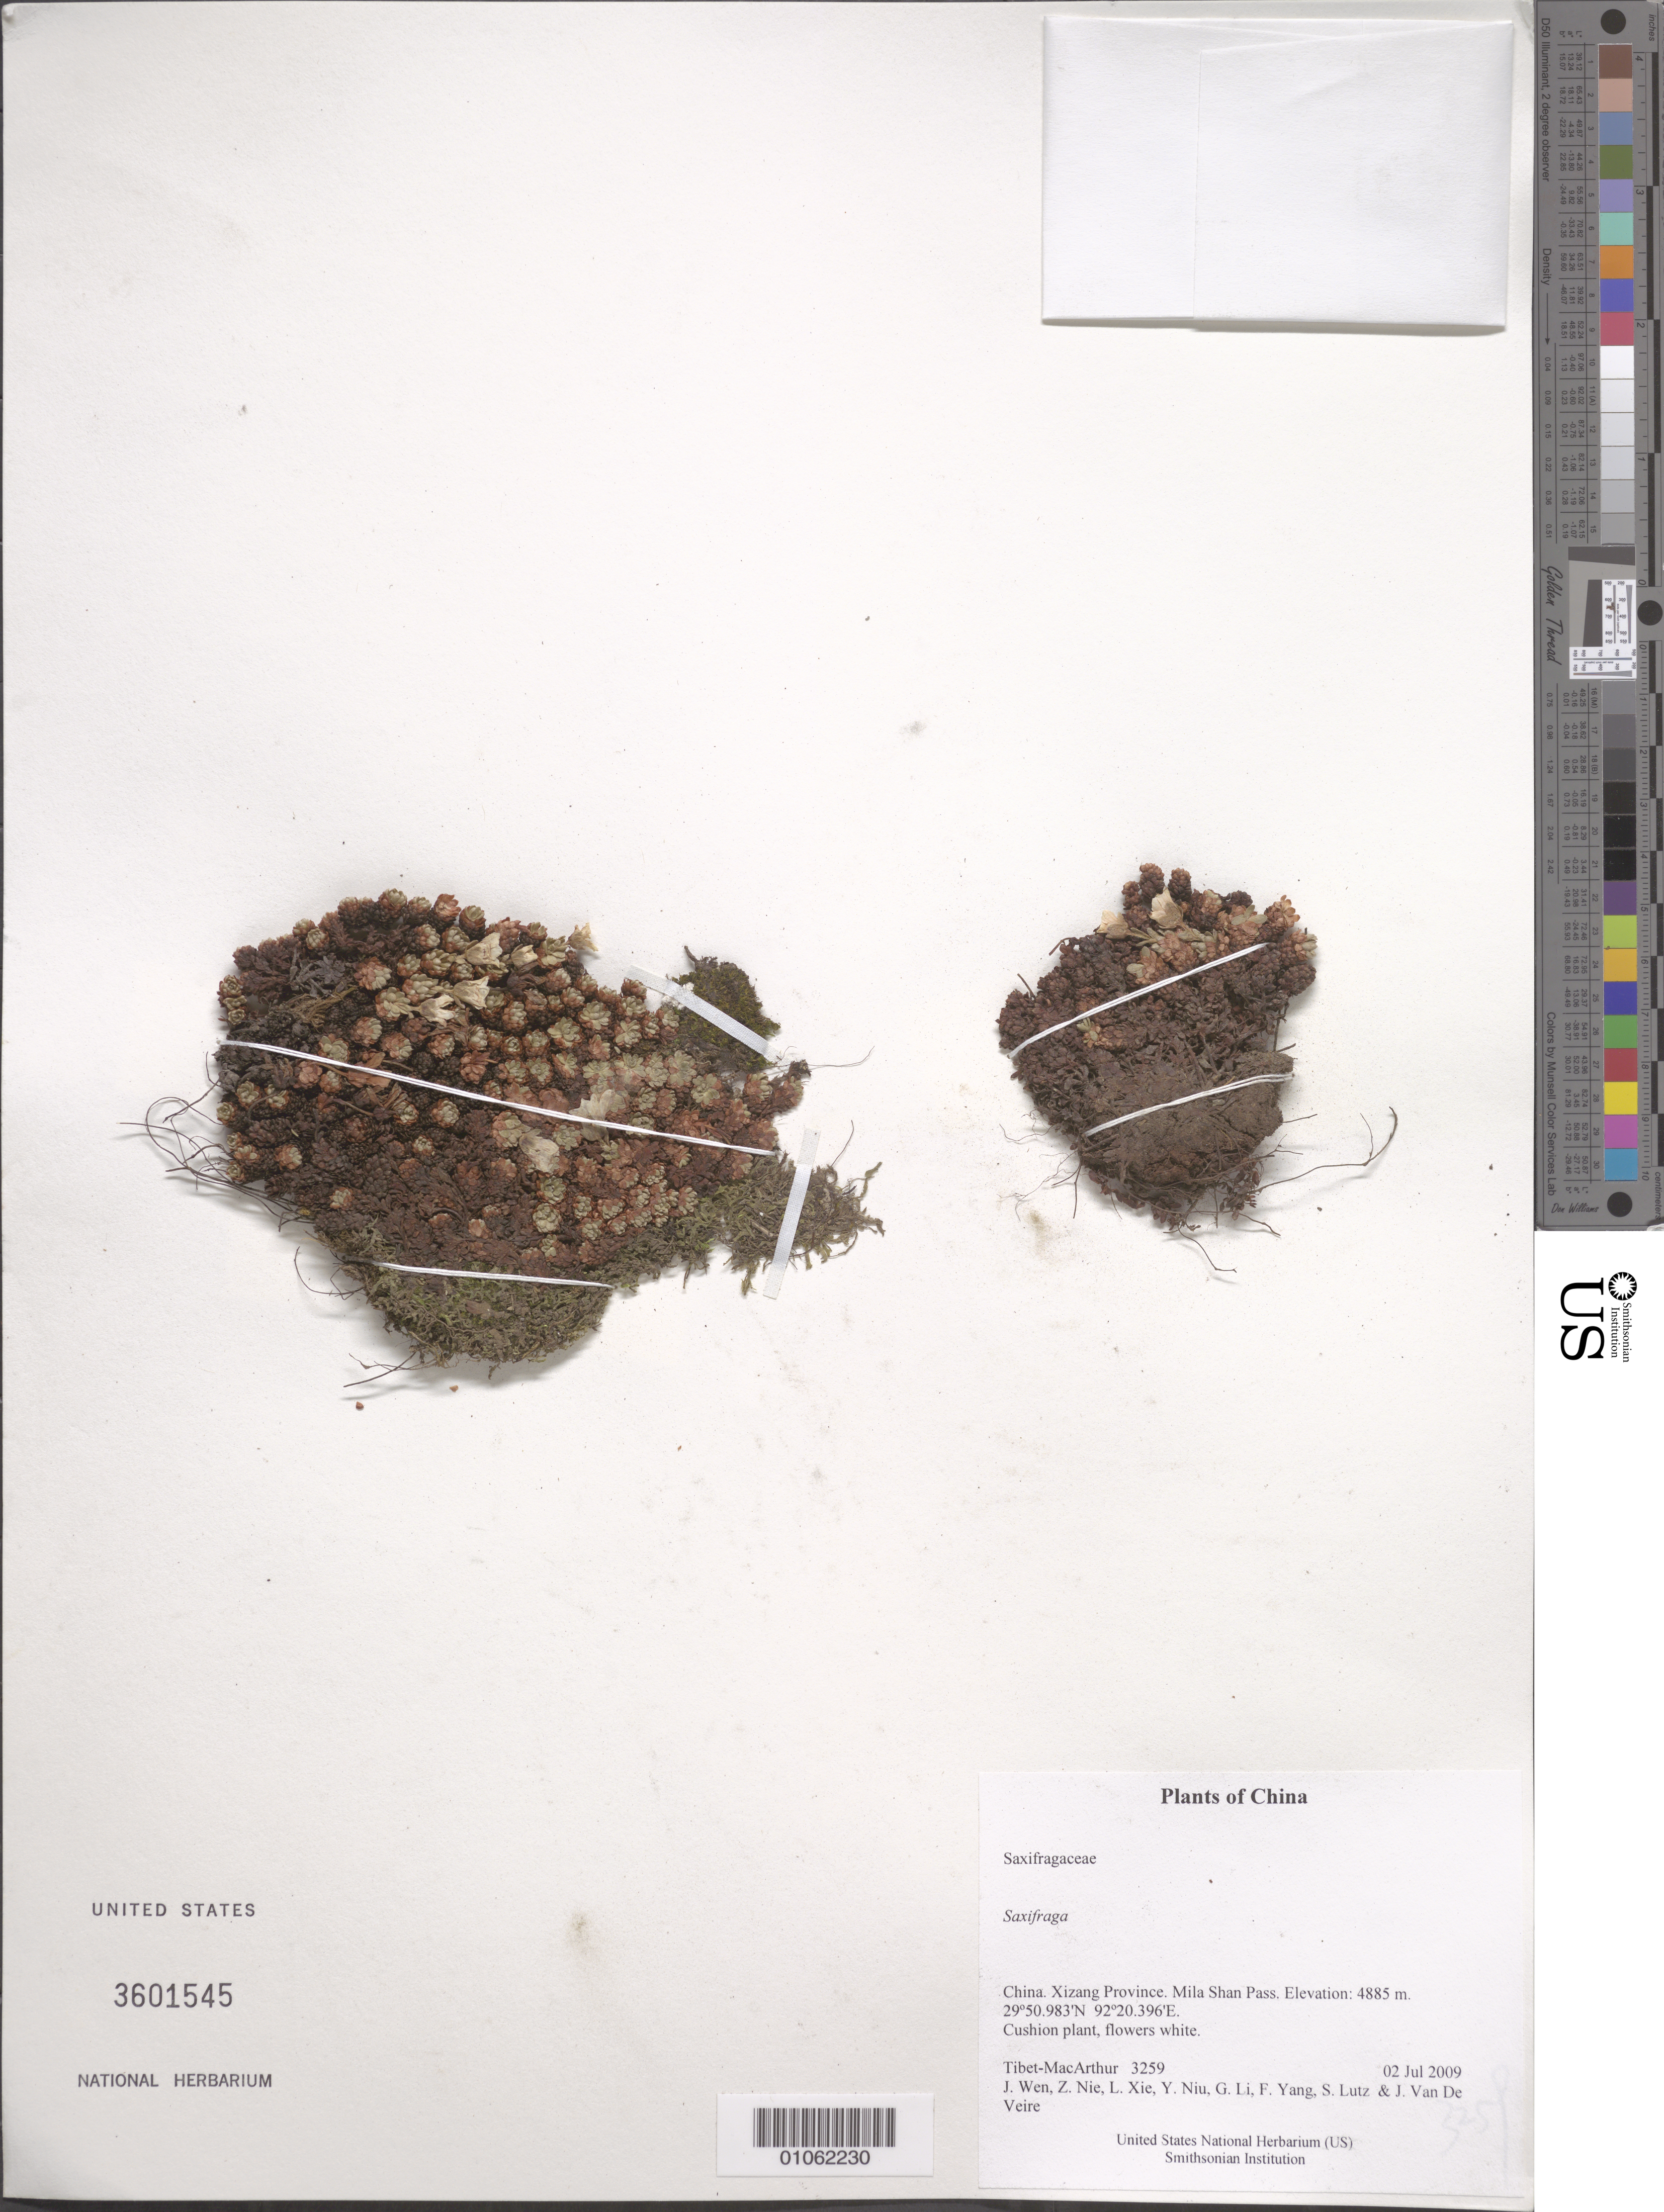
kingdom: Plantae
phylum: Tracheophyta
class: Magnoliopsida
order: Saxifragales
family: Saxifragaceae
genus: Saxifraga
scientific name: Saxifraga sp.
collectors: Tibet-MacArthur, J. Wen, Z. Nie, L. Xie, Y. Niu, G. Li, F. Yang, S. Lutz & J. Van De Veire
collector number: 3259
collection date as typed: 02 Jul 2009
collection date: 2009-07-02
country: China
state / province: Xizang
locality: Mila Shan Pass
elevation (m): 4885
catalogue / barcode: US 3601545